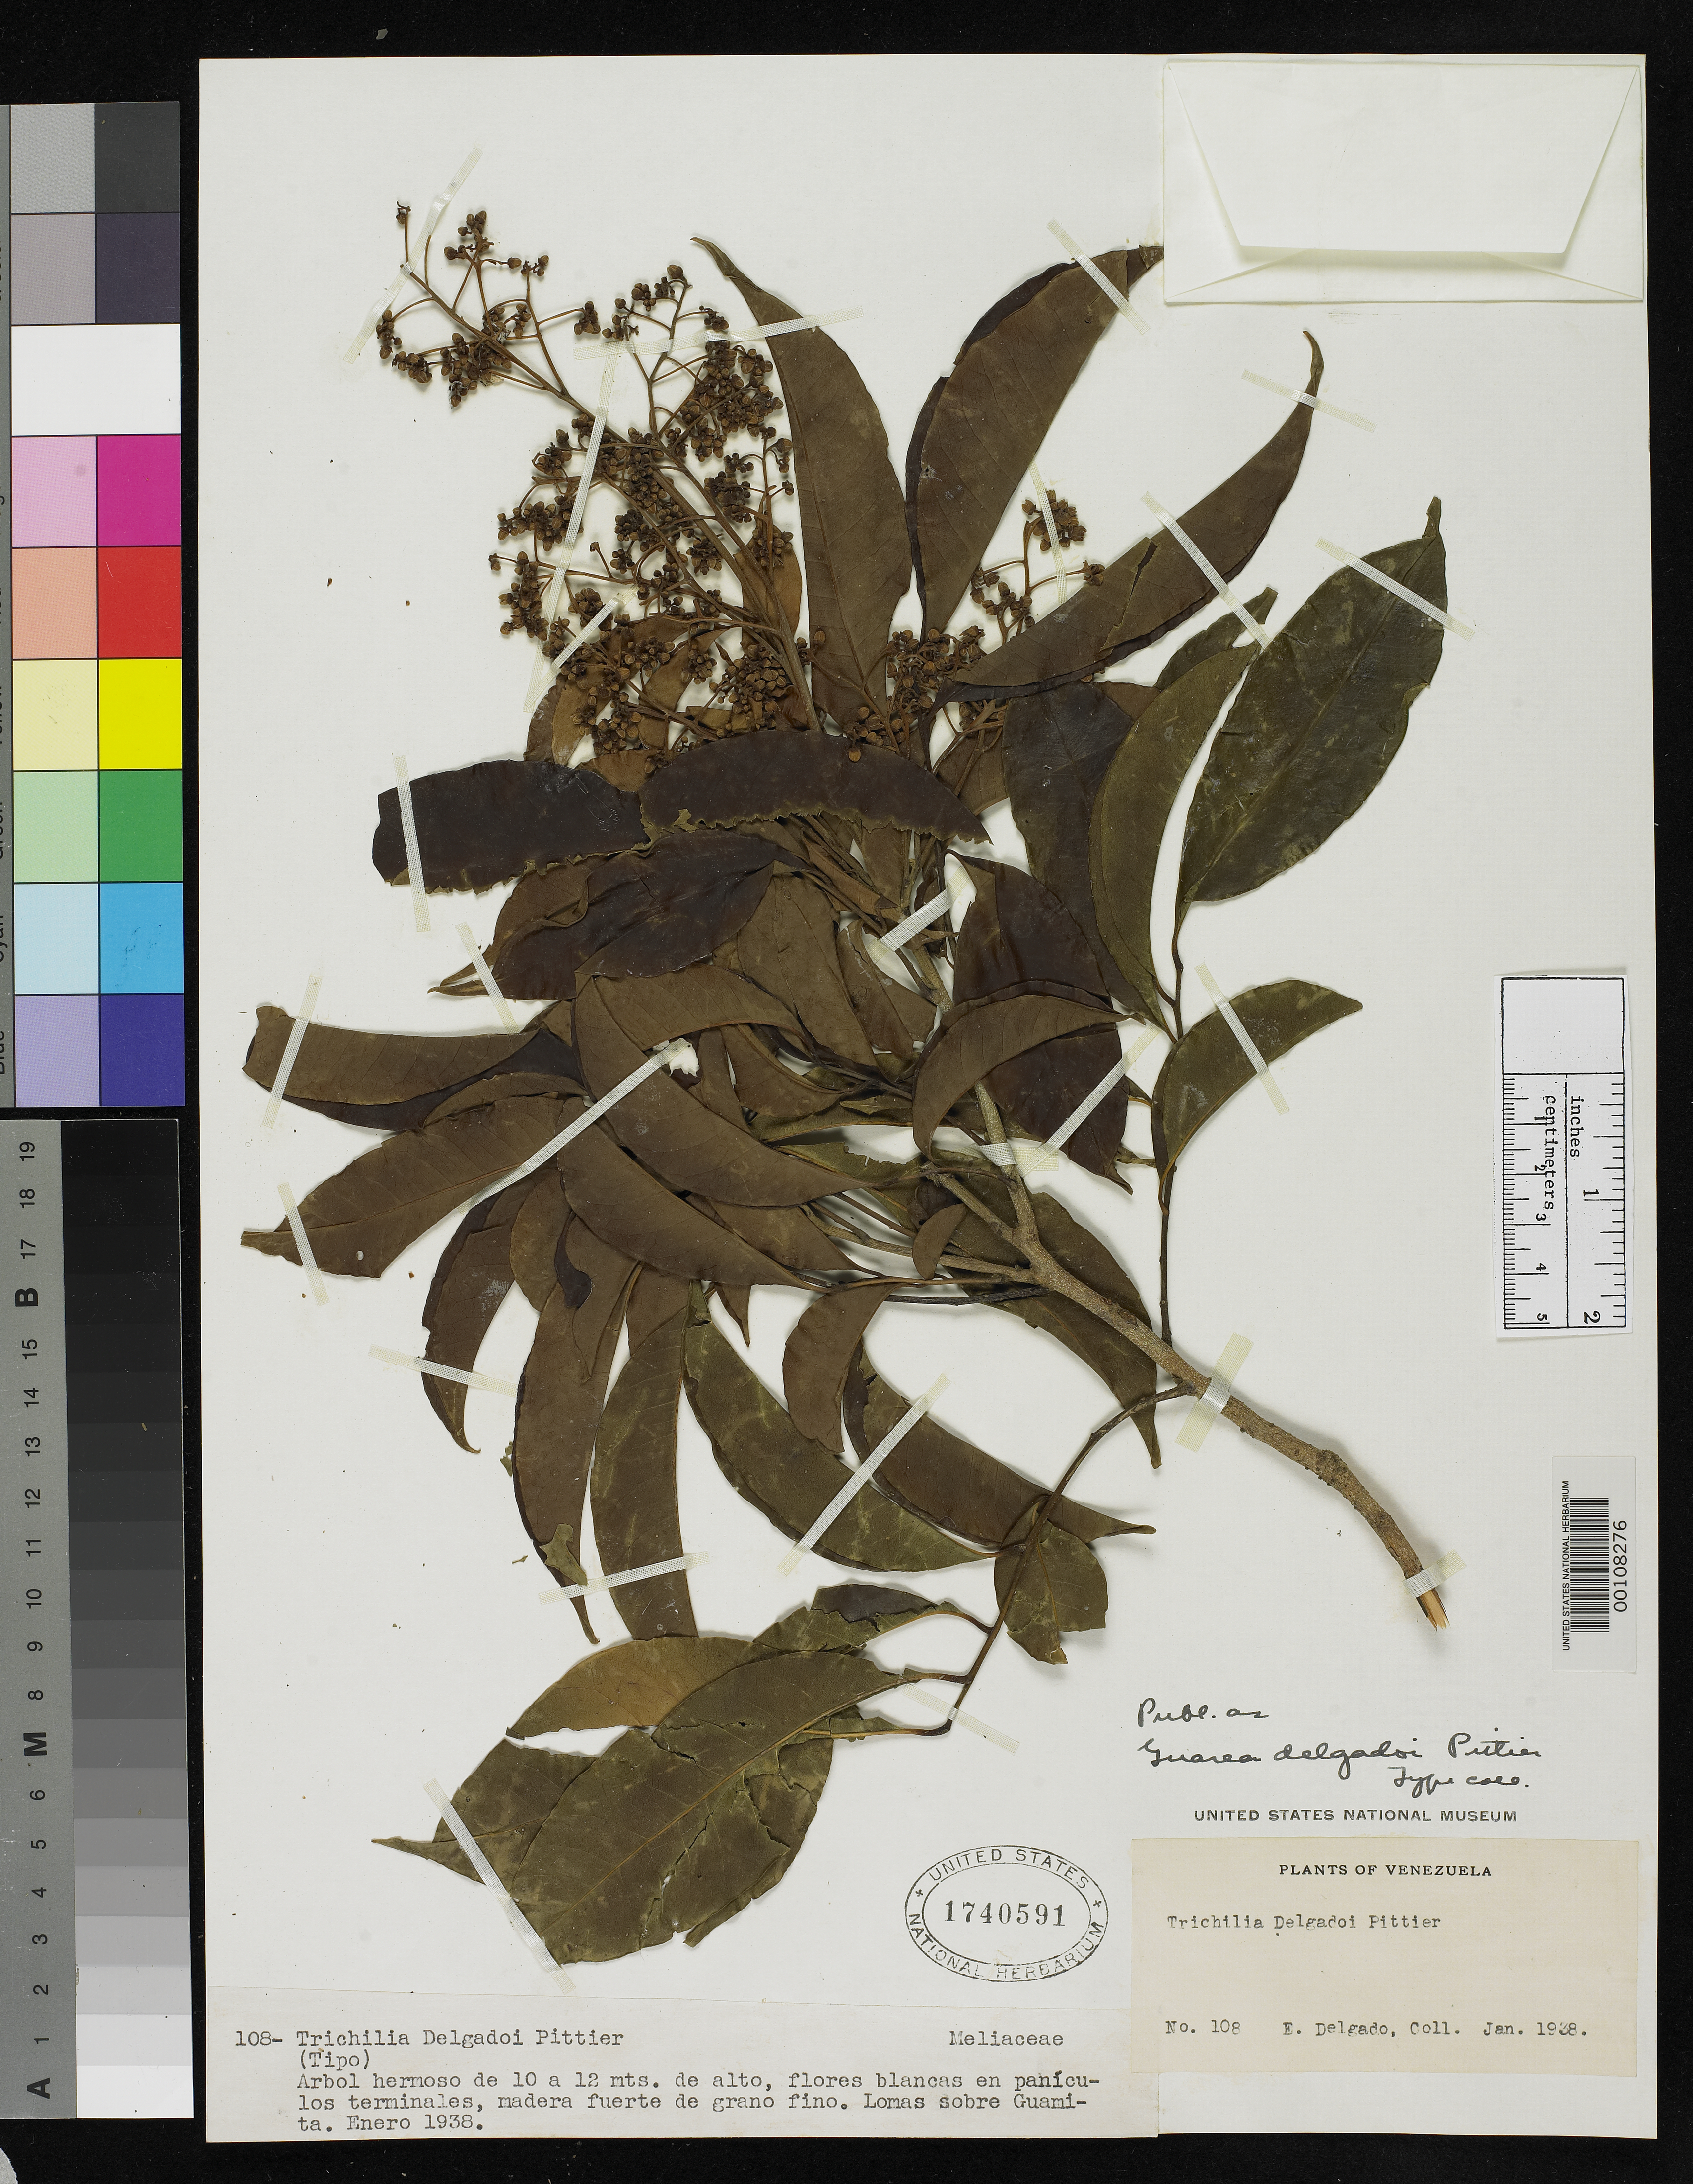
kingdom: Plantae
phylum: Tracheophyta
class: Magnoliopsida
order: Sapindales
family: Meliaceae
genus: Guarea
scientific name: Guarea delgadoi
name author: Pittier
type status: Type Collection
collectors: E. Delgado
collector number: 108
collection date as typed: Jan 1938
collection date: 1938-01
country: Venezuela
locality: Lomas sobre Guamita.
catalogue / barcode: US 1740591